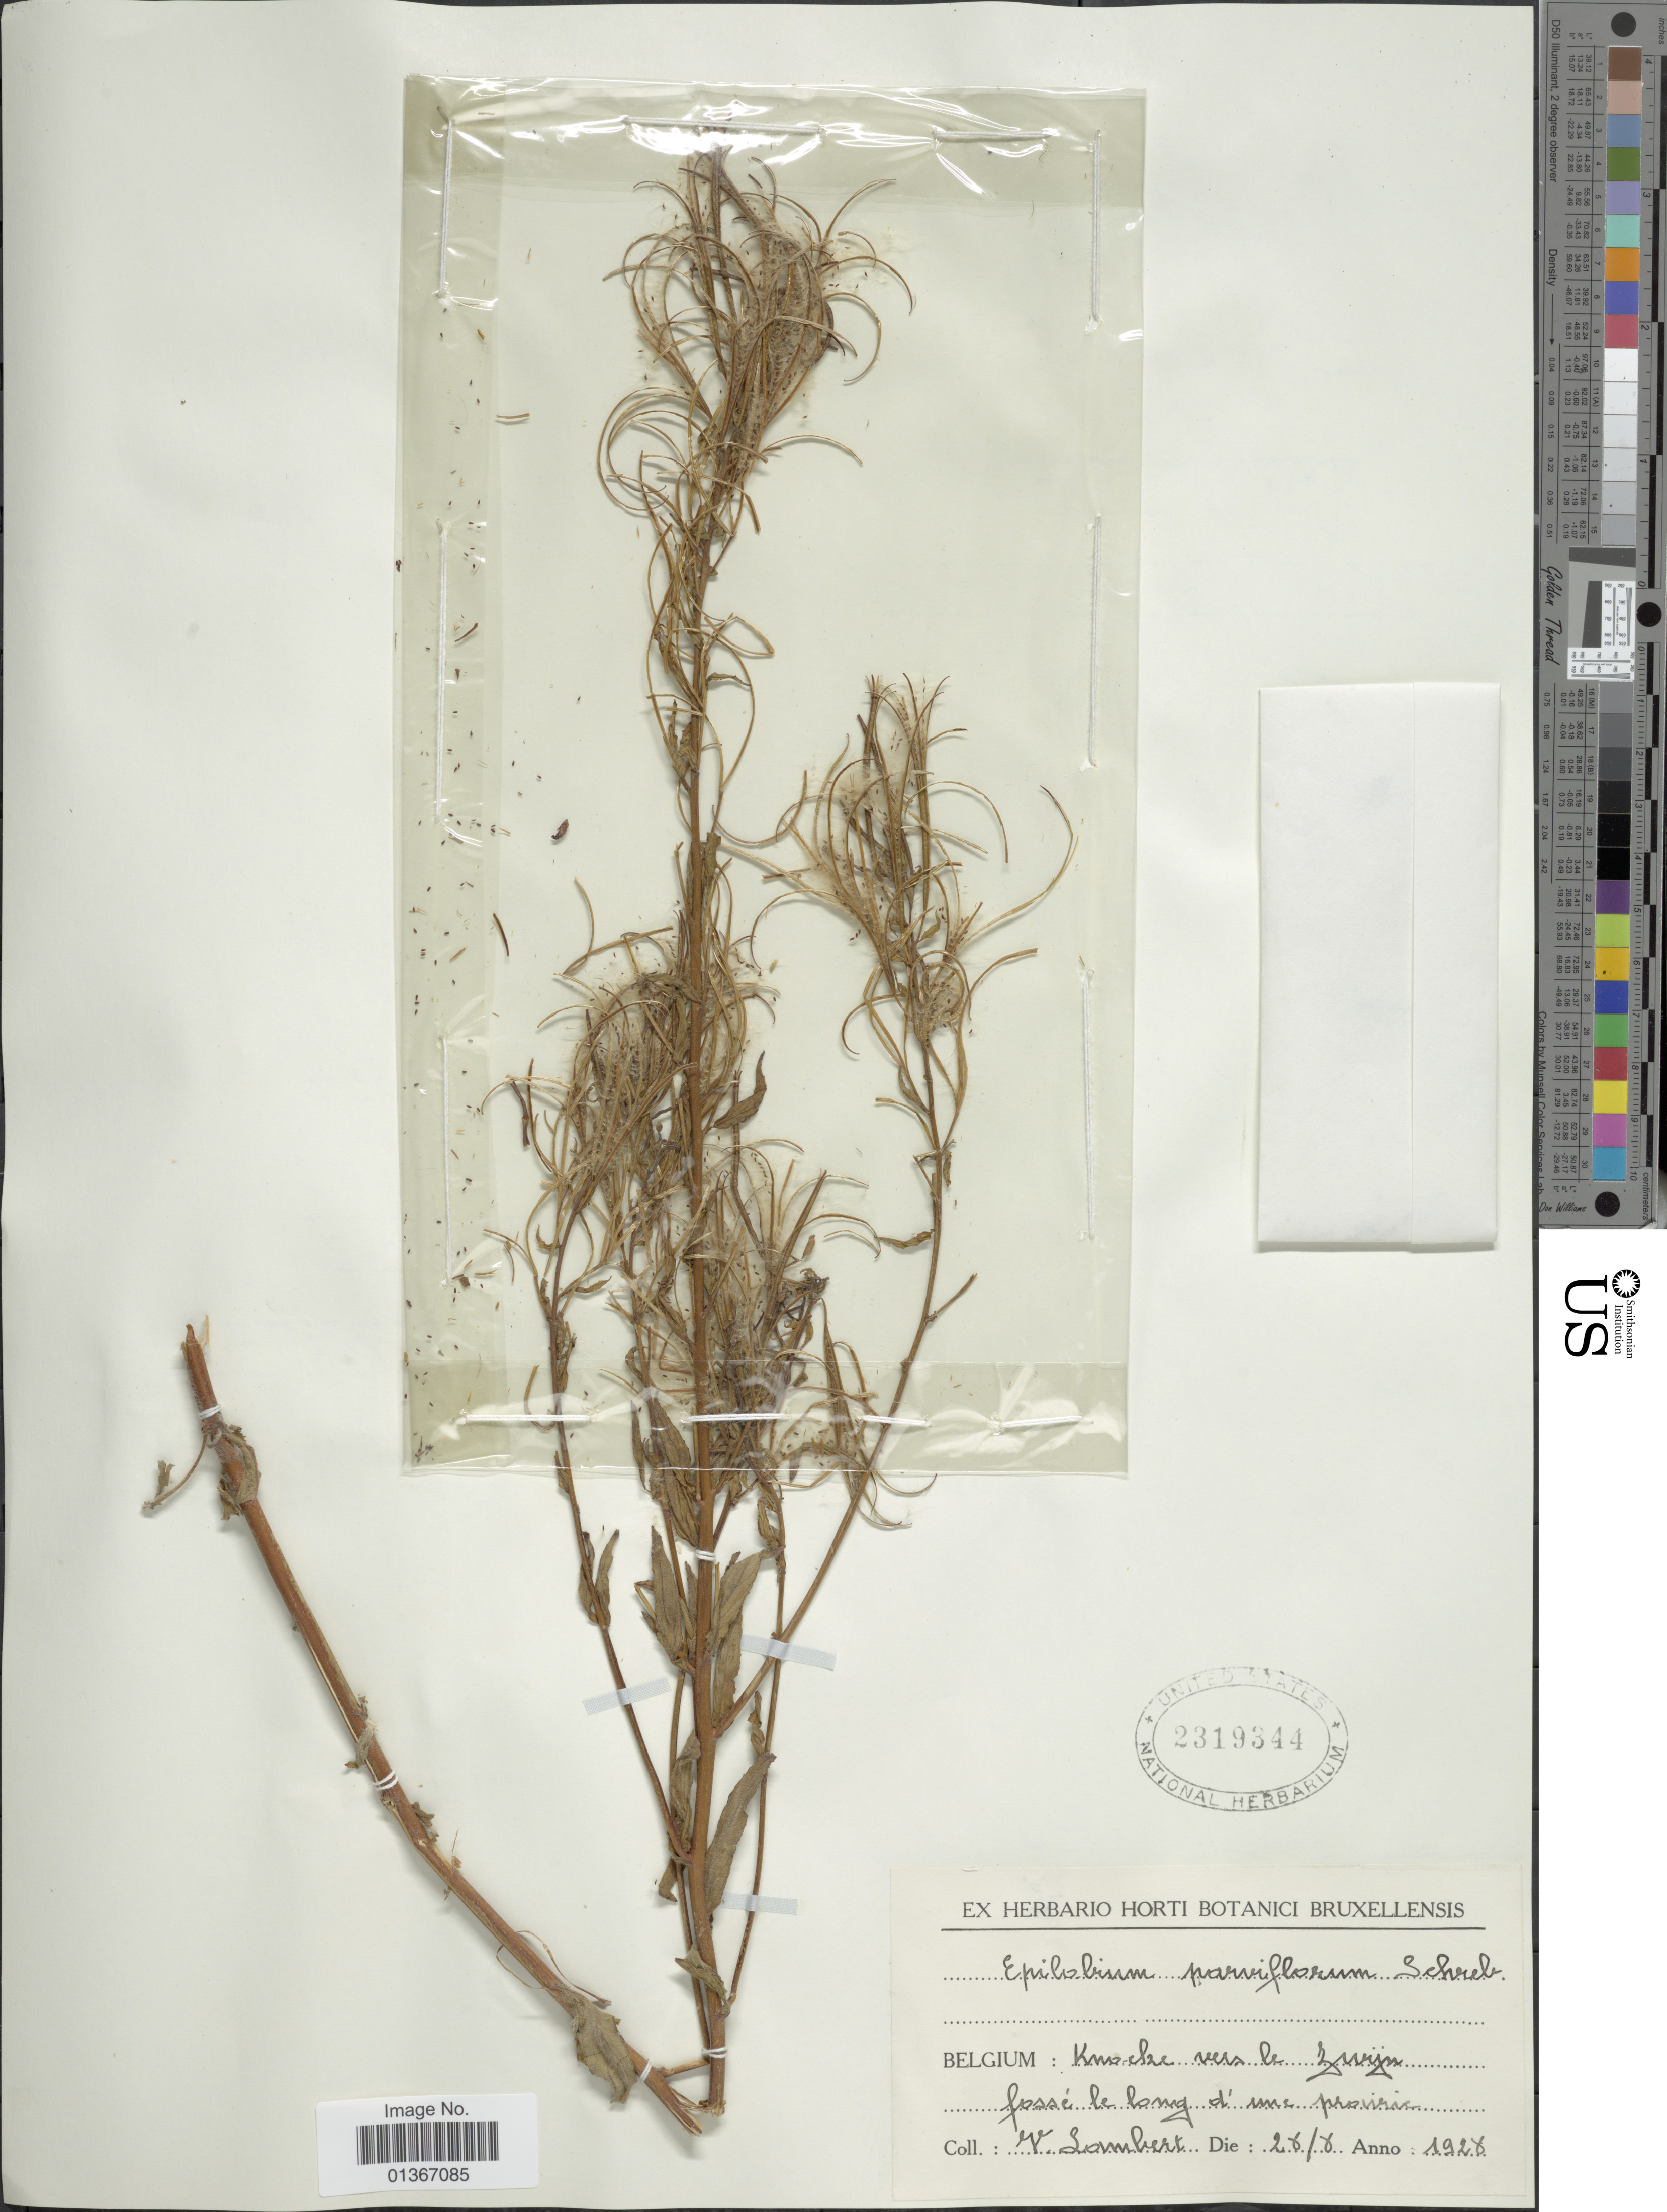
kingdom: Plantae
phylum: Tracheophyta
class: Magnoliopsida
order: Myrtales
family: Onagraceae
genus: Epilobium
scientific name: Epilobium parviflorum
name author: Schreb.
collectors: V. Lambert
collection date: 1928-08-28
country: Belgium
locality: Knocke vers le zwijn fossé le long d'une proirie. [interpreted]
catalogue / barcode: US 2319344